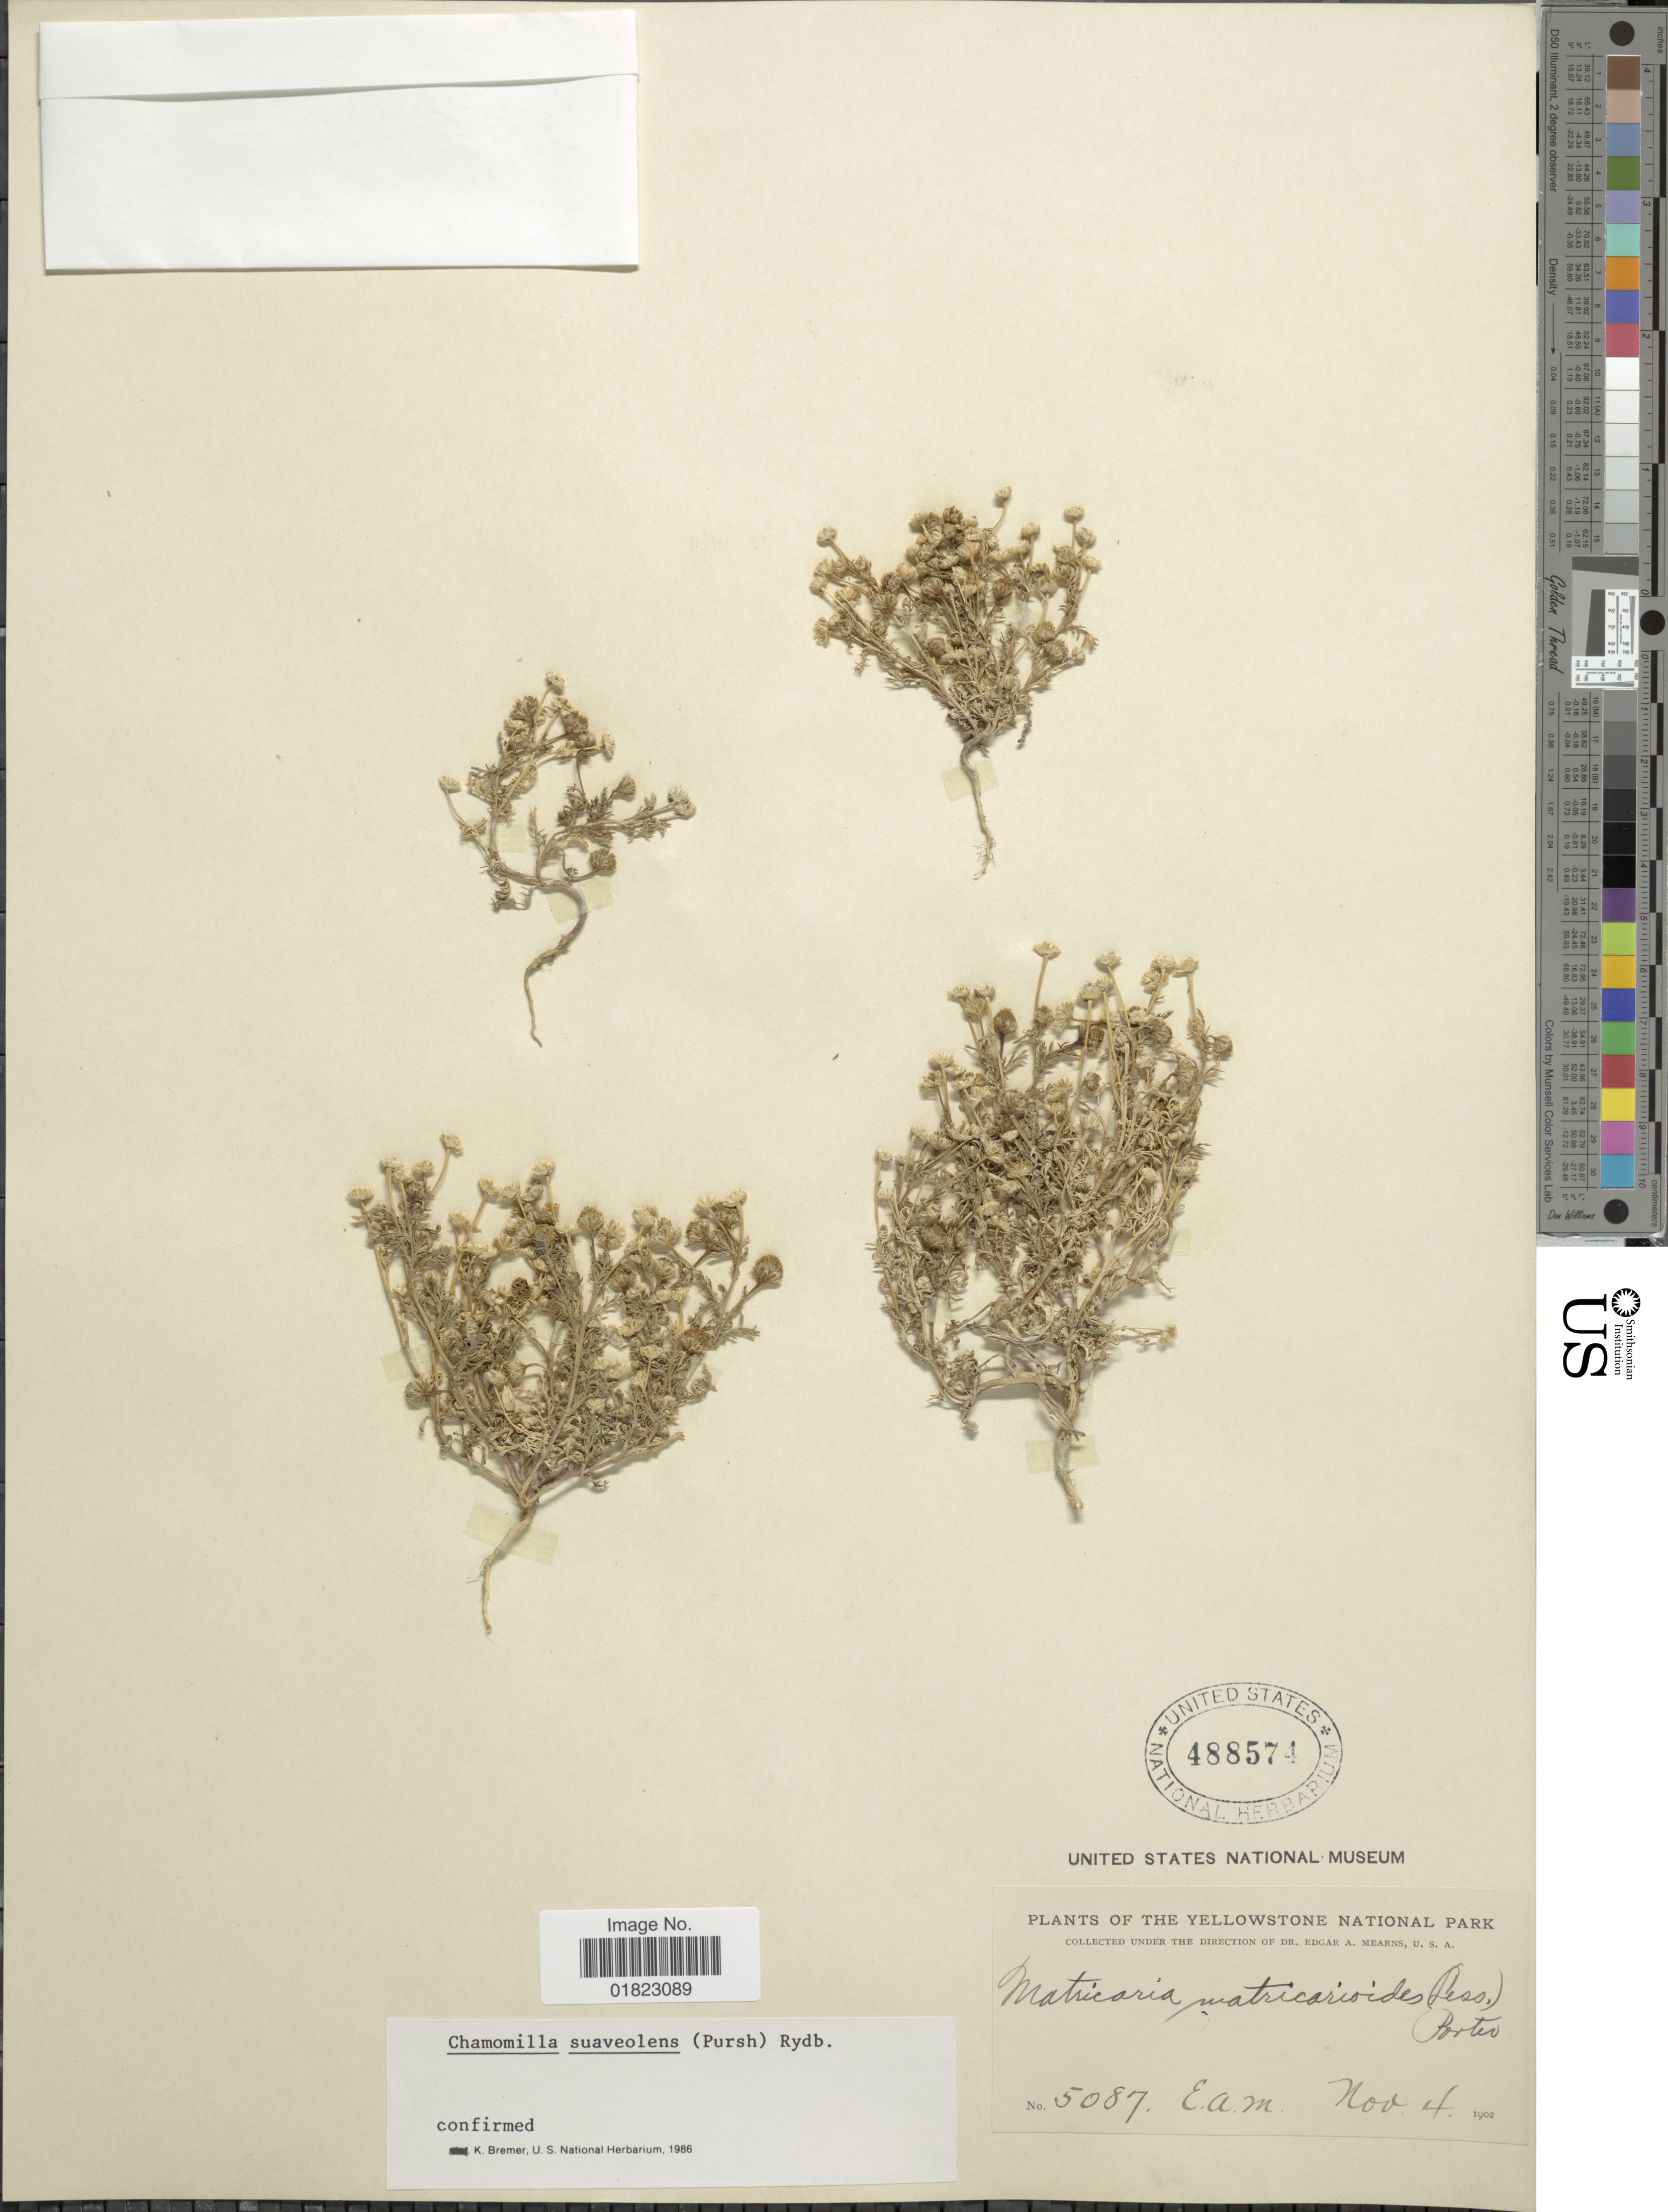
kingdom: Plantae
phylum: Tracheophyta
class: Magnoliopsida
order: Asterales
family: Asteraceae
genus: Matricaria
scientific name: Matricaria matricarioides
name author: (Less.) Porter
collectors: E. A. Mearns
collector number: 5087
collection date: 1902-11-04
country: United States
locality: Yellowstone National Park.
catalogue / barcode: US 488574